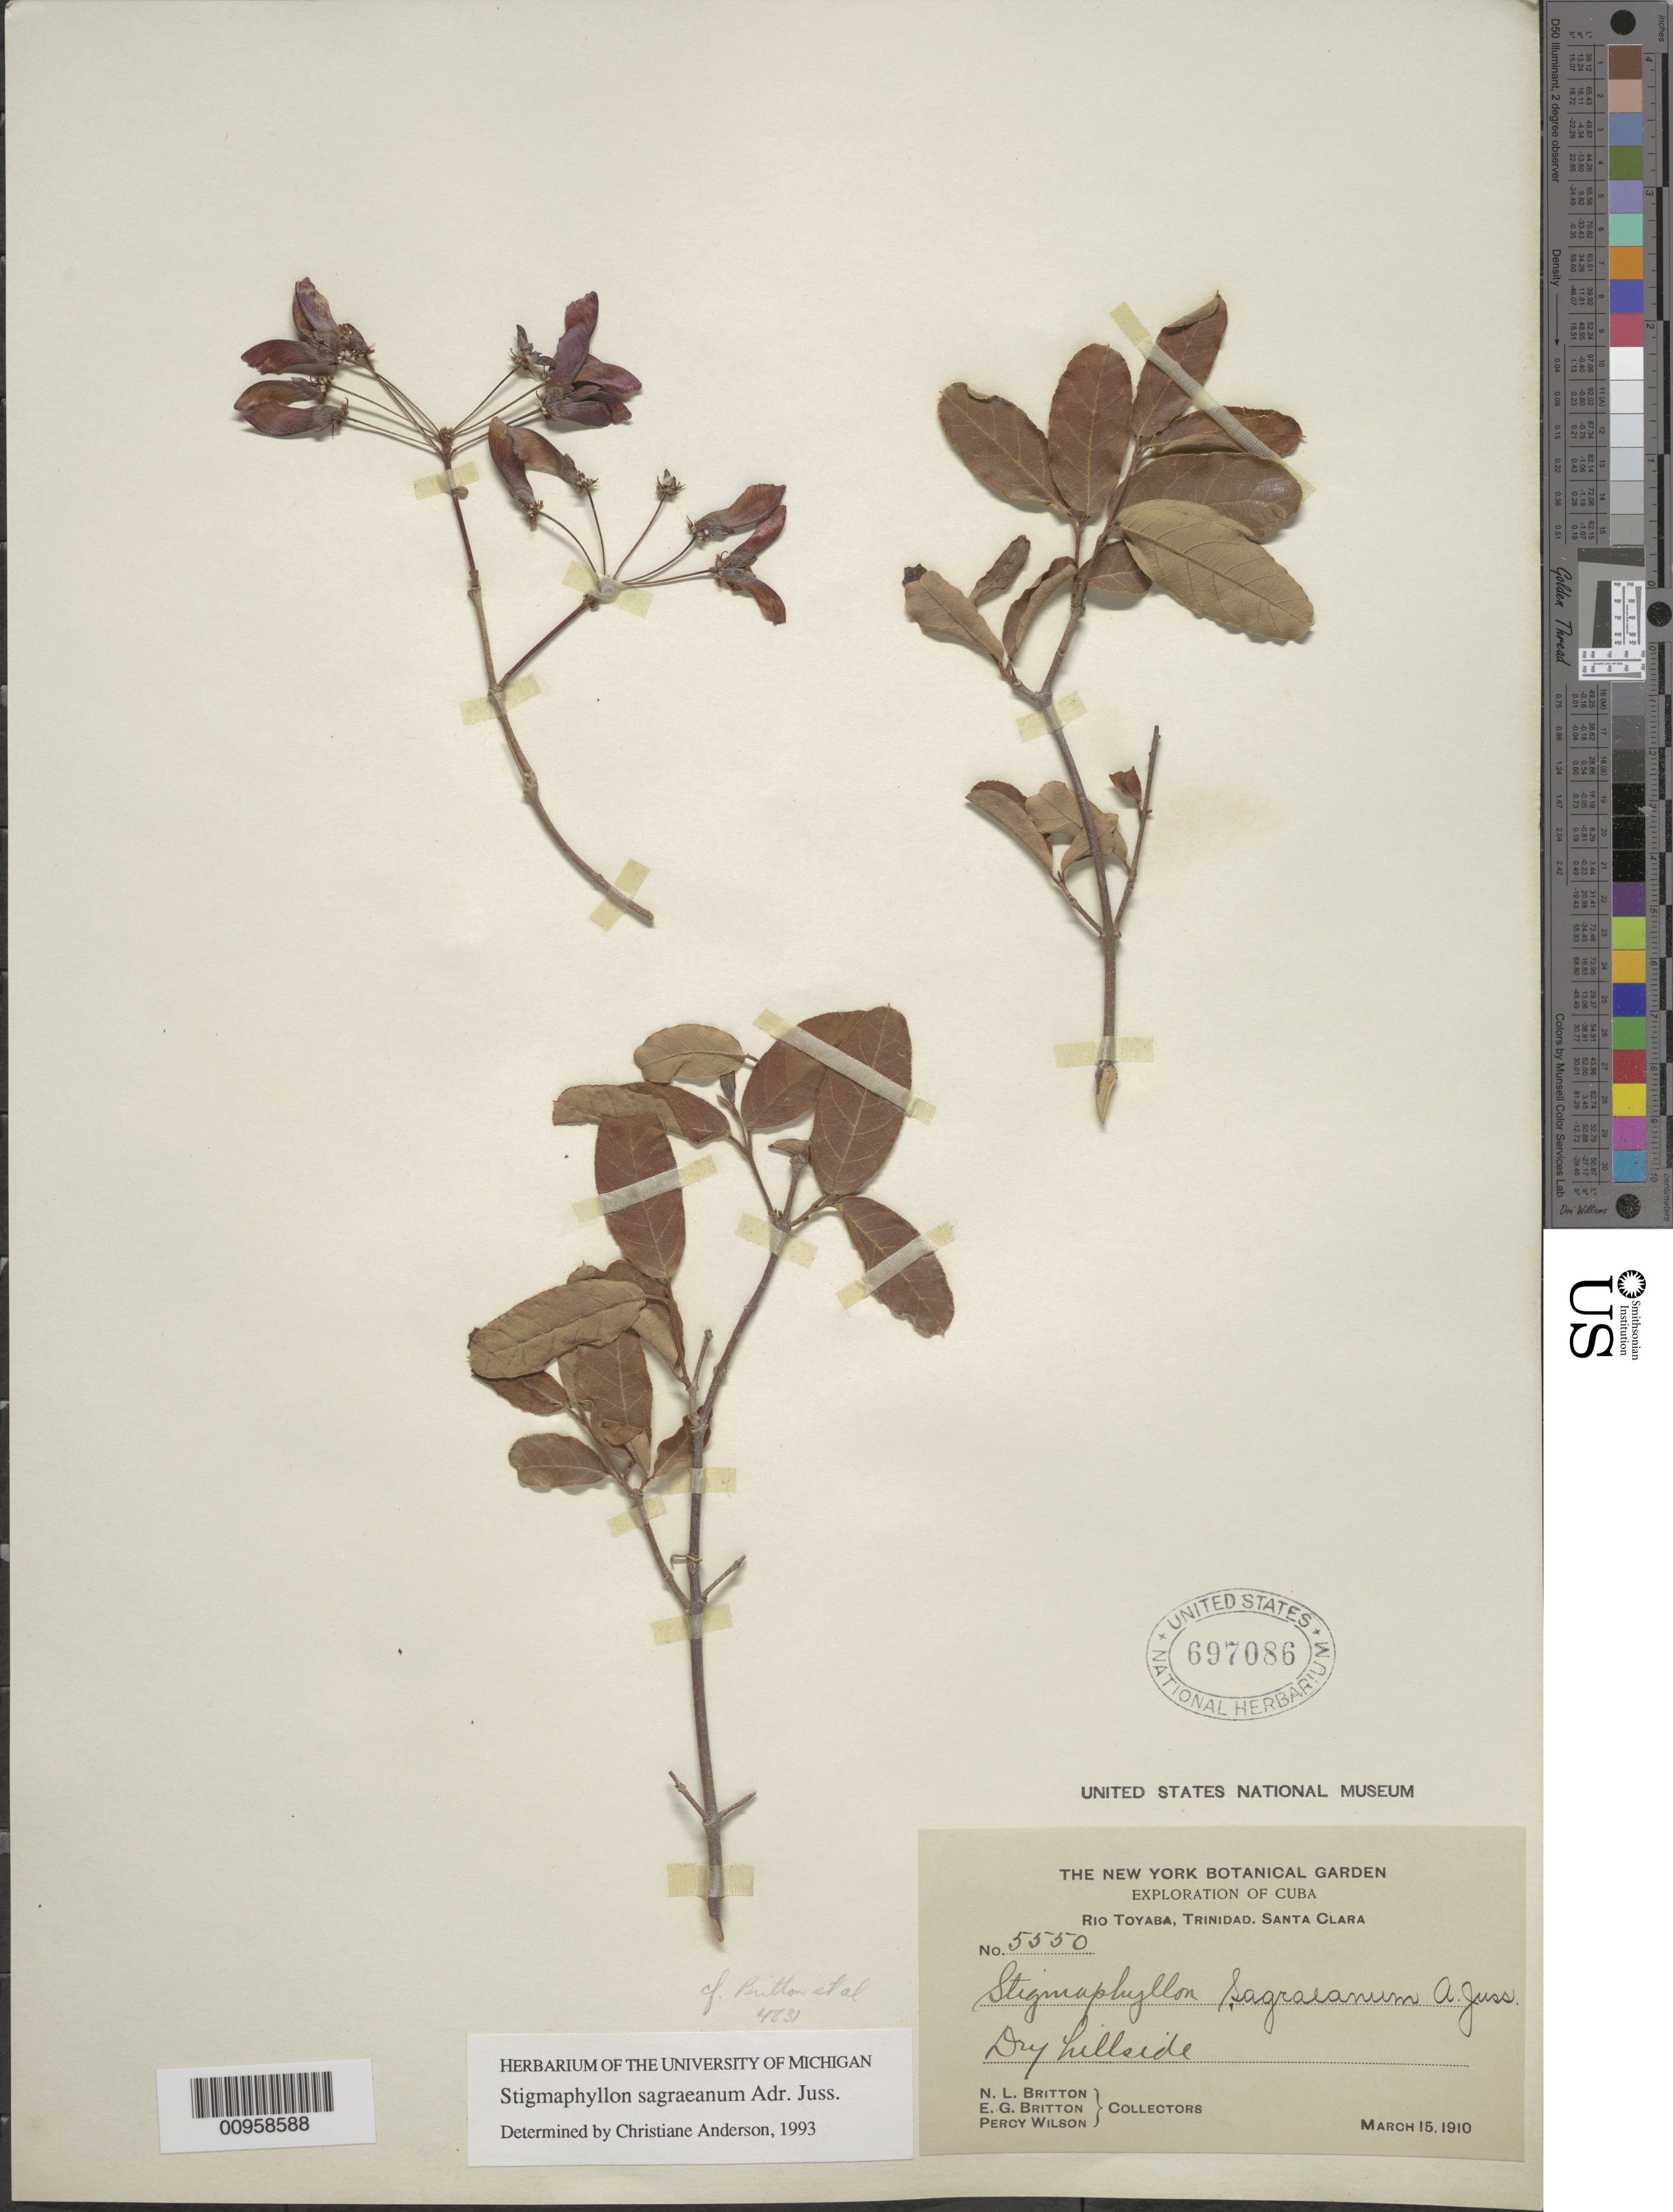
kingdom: Plantae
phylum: Tracheophyta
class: Magnoliopsida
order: Malpighiales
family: Malpighiaceae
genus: Stigmaphyllon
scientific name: Stigmaphyllon sagraeanum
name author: Juss.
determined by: Anderson, C.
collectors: N. Britton, E. G. Britton & P. Wilson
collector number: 5550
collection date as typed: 15 Mar 1910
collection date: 1910-03-15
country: Cuba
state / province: Las Villas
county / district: Dry forest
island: Cuba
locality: Rio Toyaba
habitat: Dry hillside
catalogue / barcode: US 697086